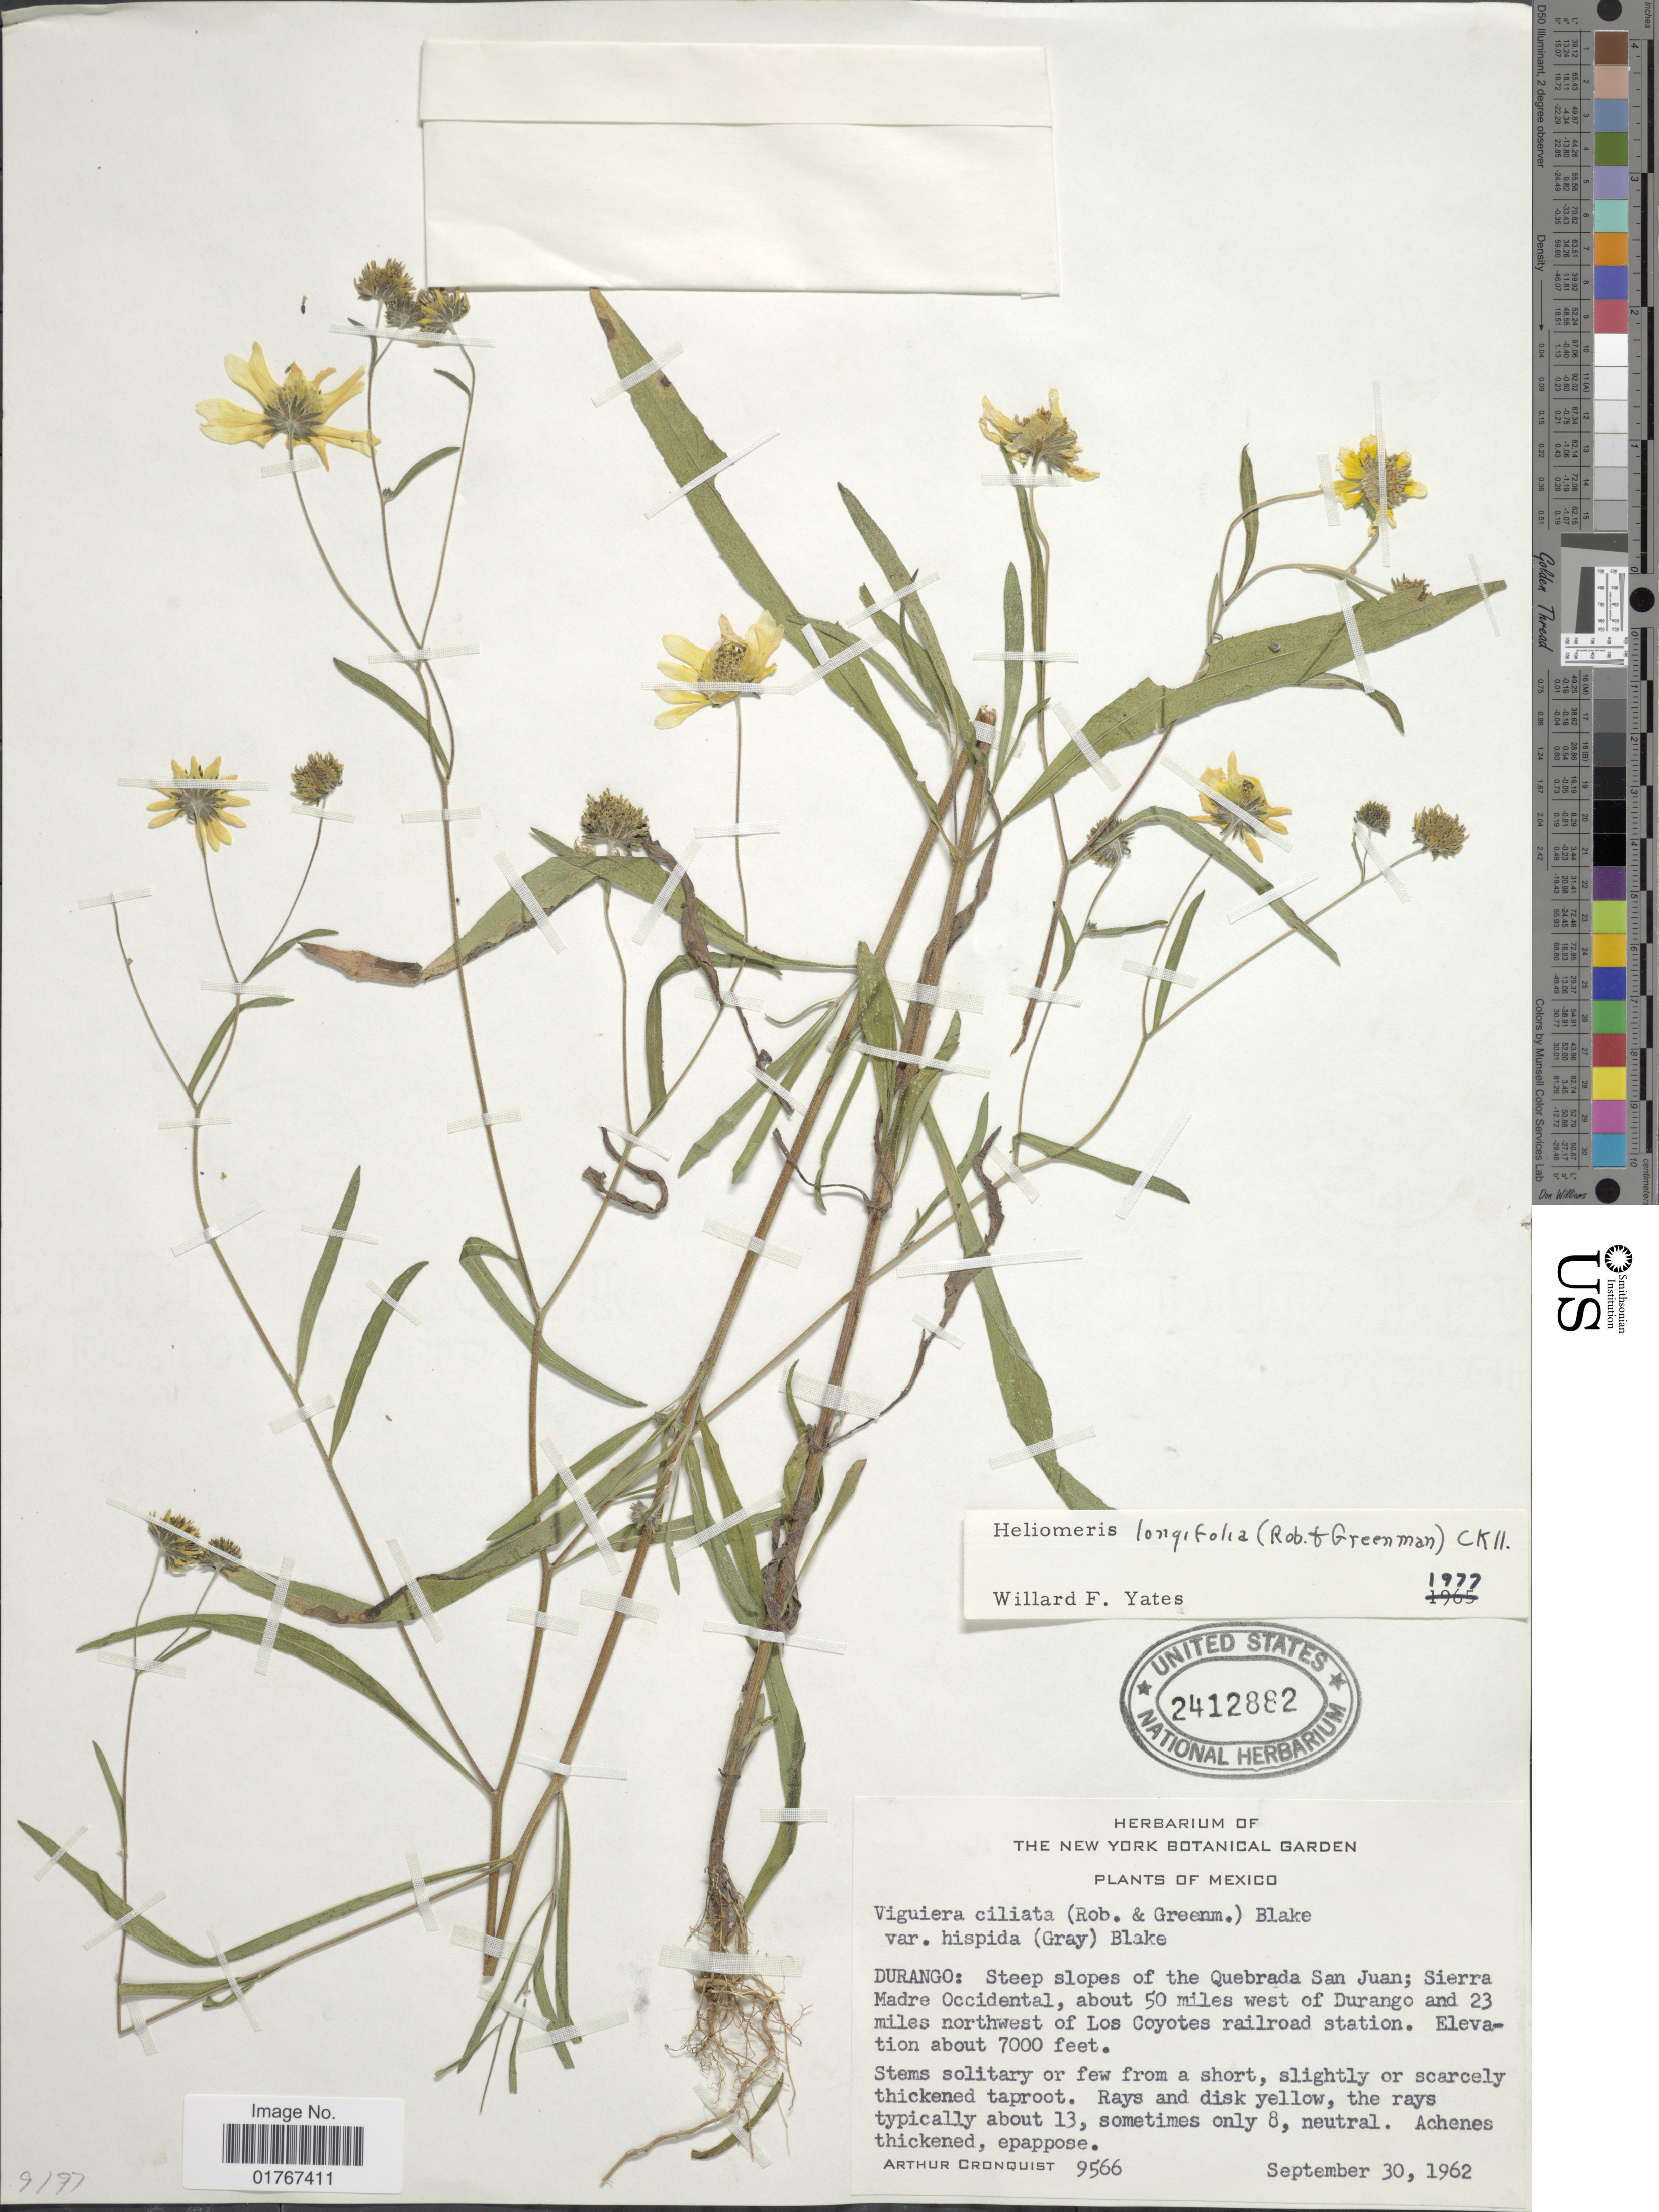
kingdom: Plantae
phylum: Tracheophyta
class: Magnoliopsida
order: Asterales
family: Asteraceae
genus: Heliomeris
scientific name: Heliomeris longifolia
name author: (B.L. Rob.) Cockerell & Greenm.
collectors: A. J. Cronquist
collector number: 9566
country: Mexico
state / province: Durango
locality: Steep slopes of the Quebrada San Juan; Sierra Madre Occidental, about 50 miles west of Durango and 23 miles northwest of Los Coyotes railroad station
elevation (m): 2134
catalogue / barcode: US 2412882